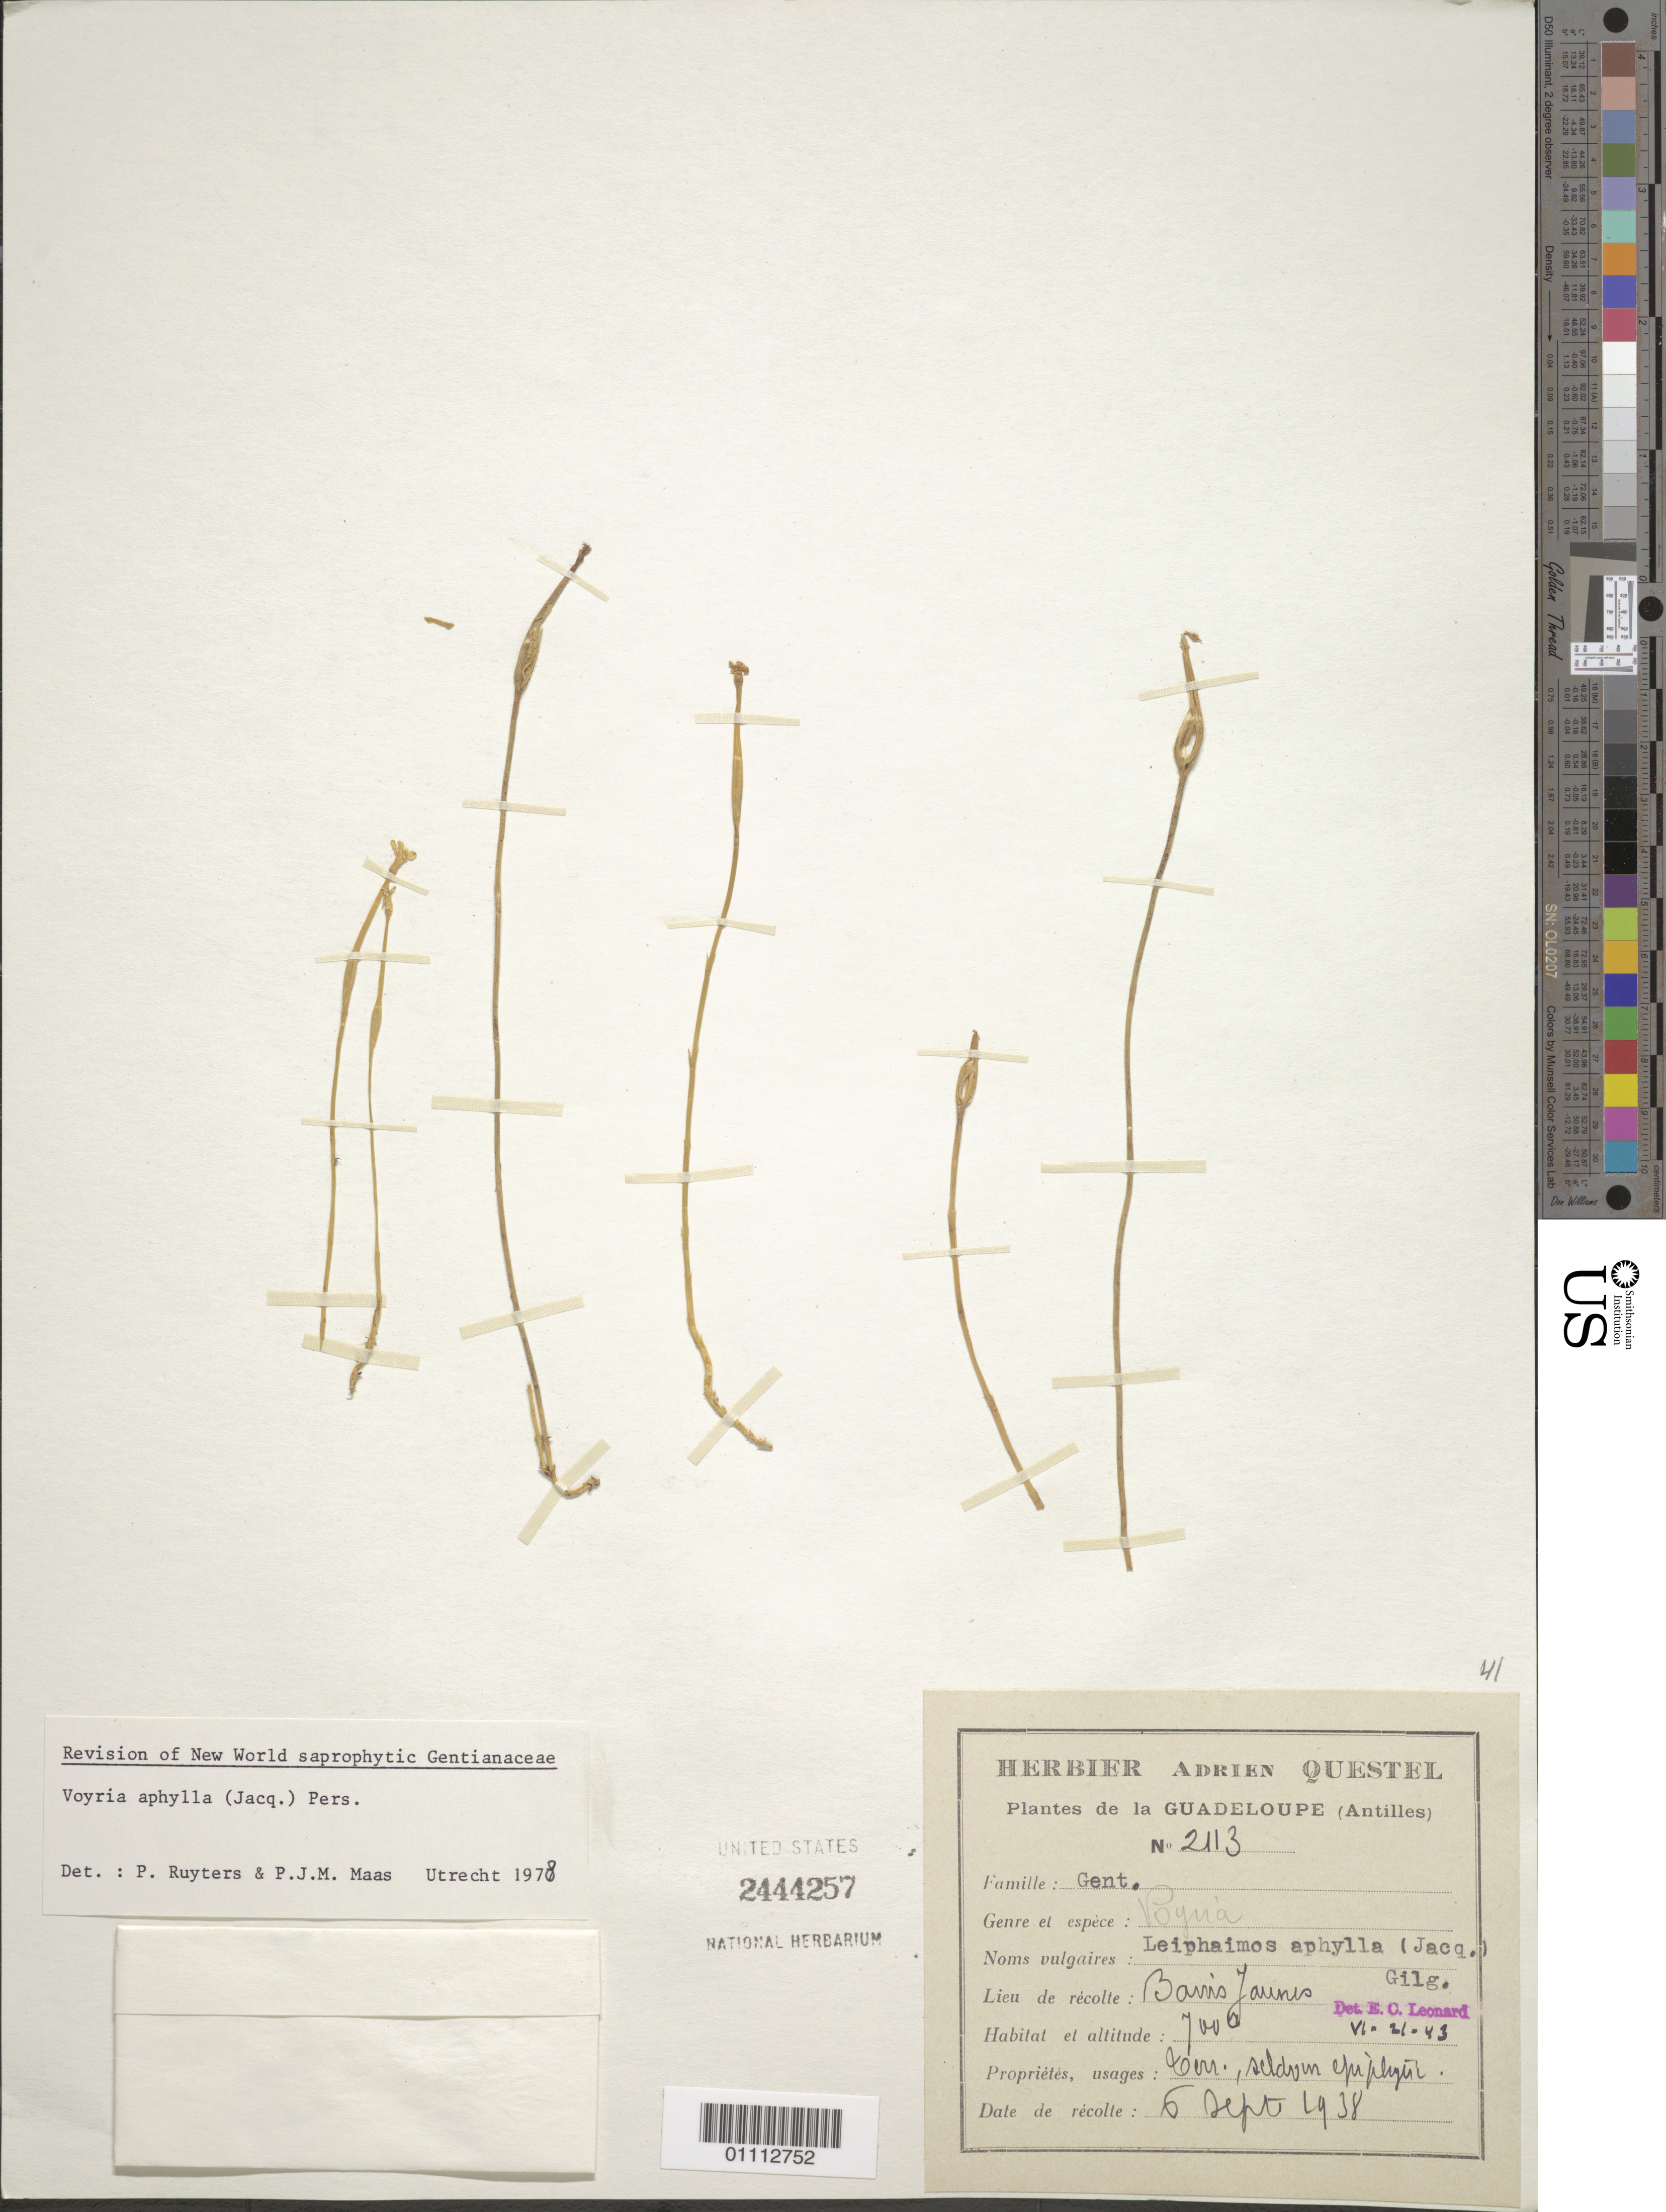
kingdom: Plantae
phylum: Tracheophyta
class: Magnoliopsida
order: Gentianales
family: Gentianaceae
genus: Voyria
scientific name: Voyria aphylla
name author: (Jacq.) Pers.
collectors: A. Questel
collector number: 2113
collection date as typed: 06 Sep 1938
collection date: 1938-09-06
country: Guadeloupe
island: Basse Terre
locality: Bains Jaunes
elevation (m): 700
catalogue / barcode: US 2444257